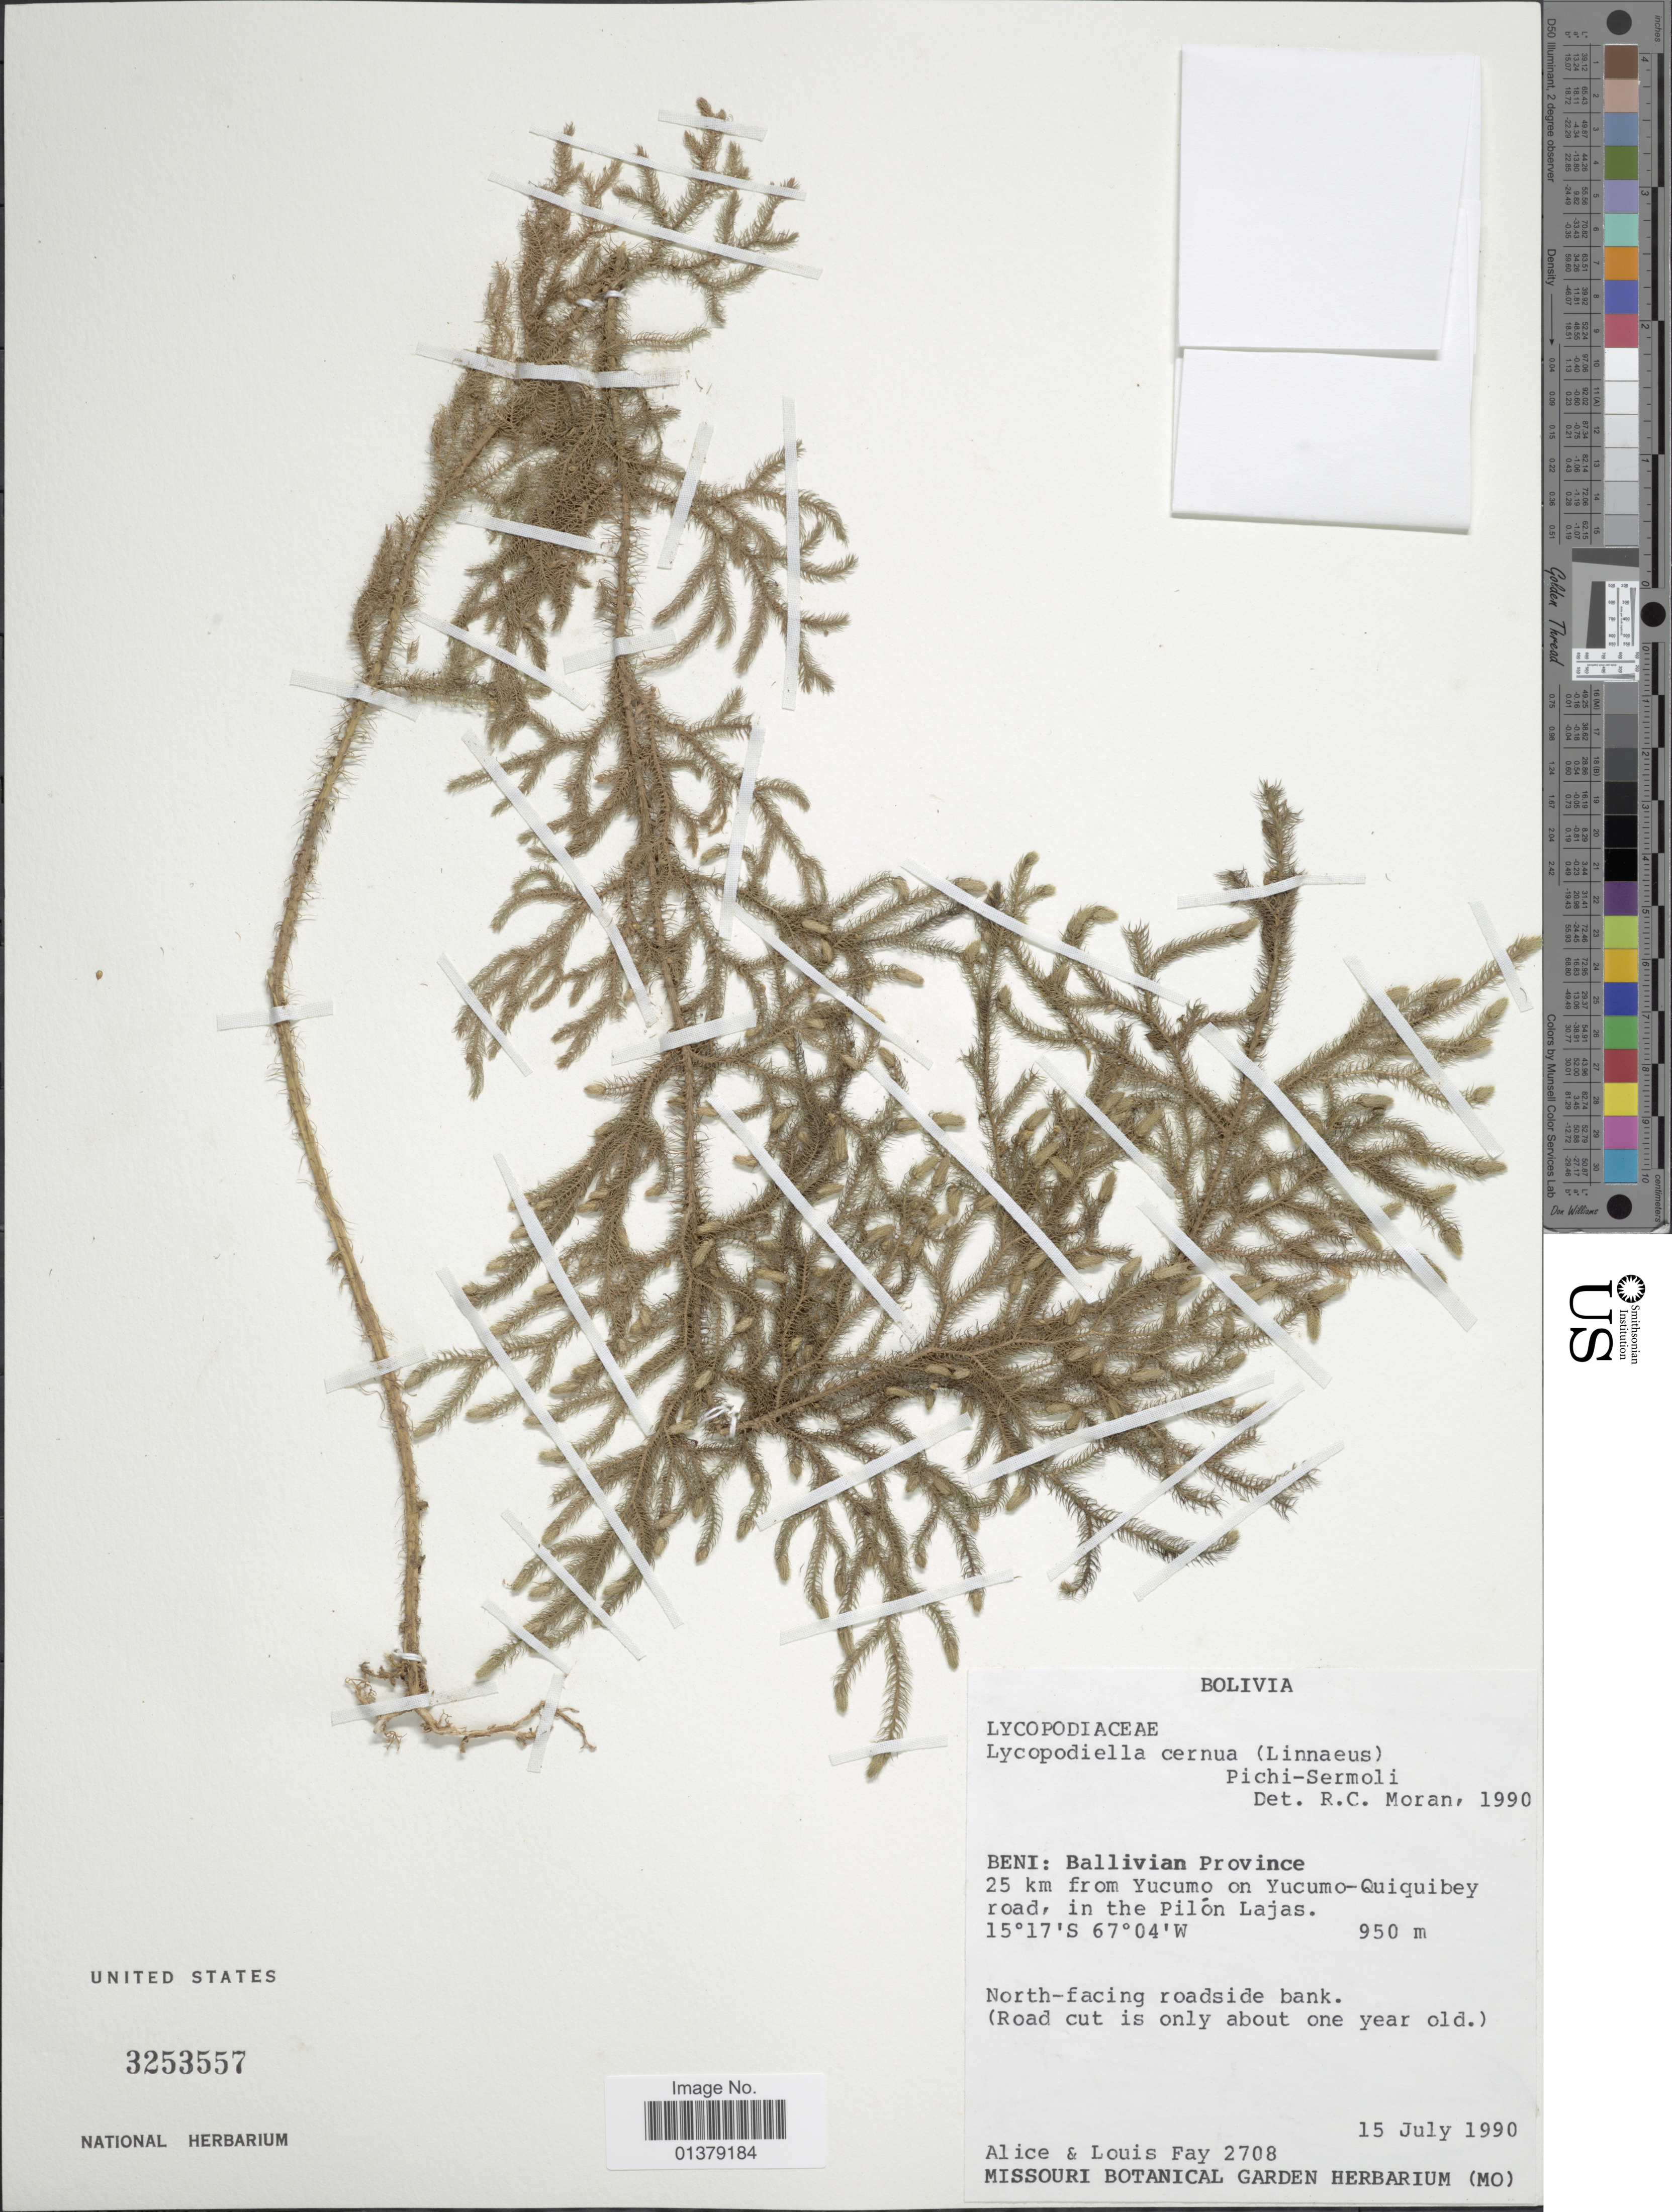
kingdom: Plantae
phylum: Tracheophyta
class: Lycopodiopsida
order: Lycopodiales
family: Lycopodiaceae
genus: Palhinhaea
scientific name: Palhinhaea curvata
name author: (Sw.) Holub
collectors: A. Fay & L. Fay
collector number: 2708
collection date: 1990-07-15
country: Bolivia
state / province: Beni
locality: Ballivian Province, 25km from Yucumo on Yucumo-Quiquibey road, in the Pilón Lajas, north-facing roadside bank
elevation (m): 950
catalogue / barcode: US 3253557